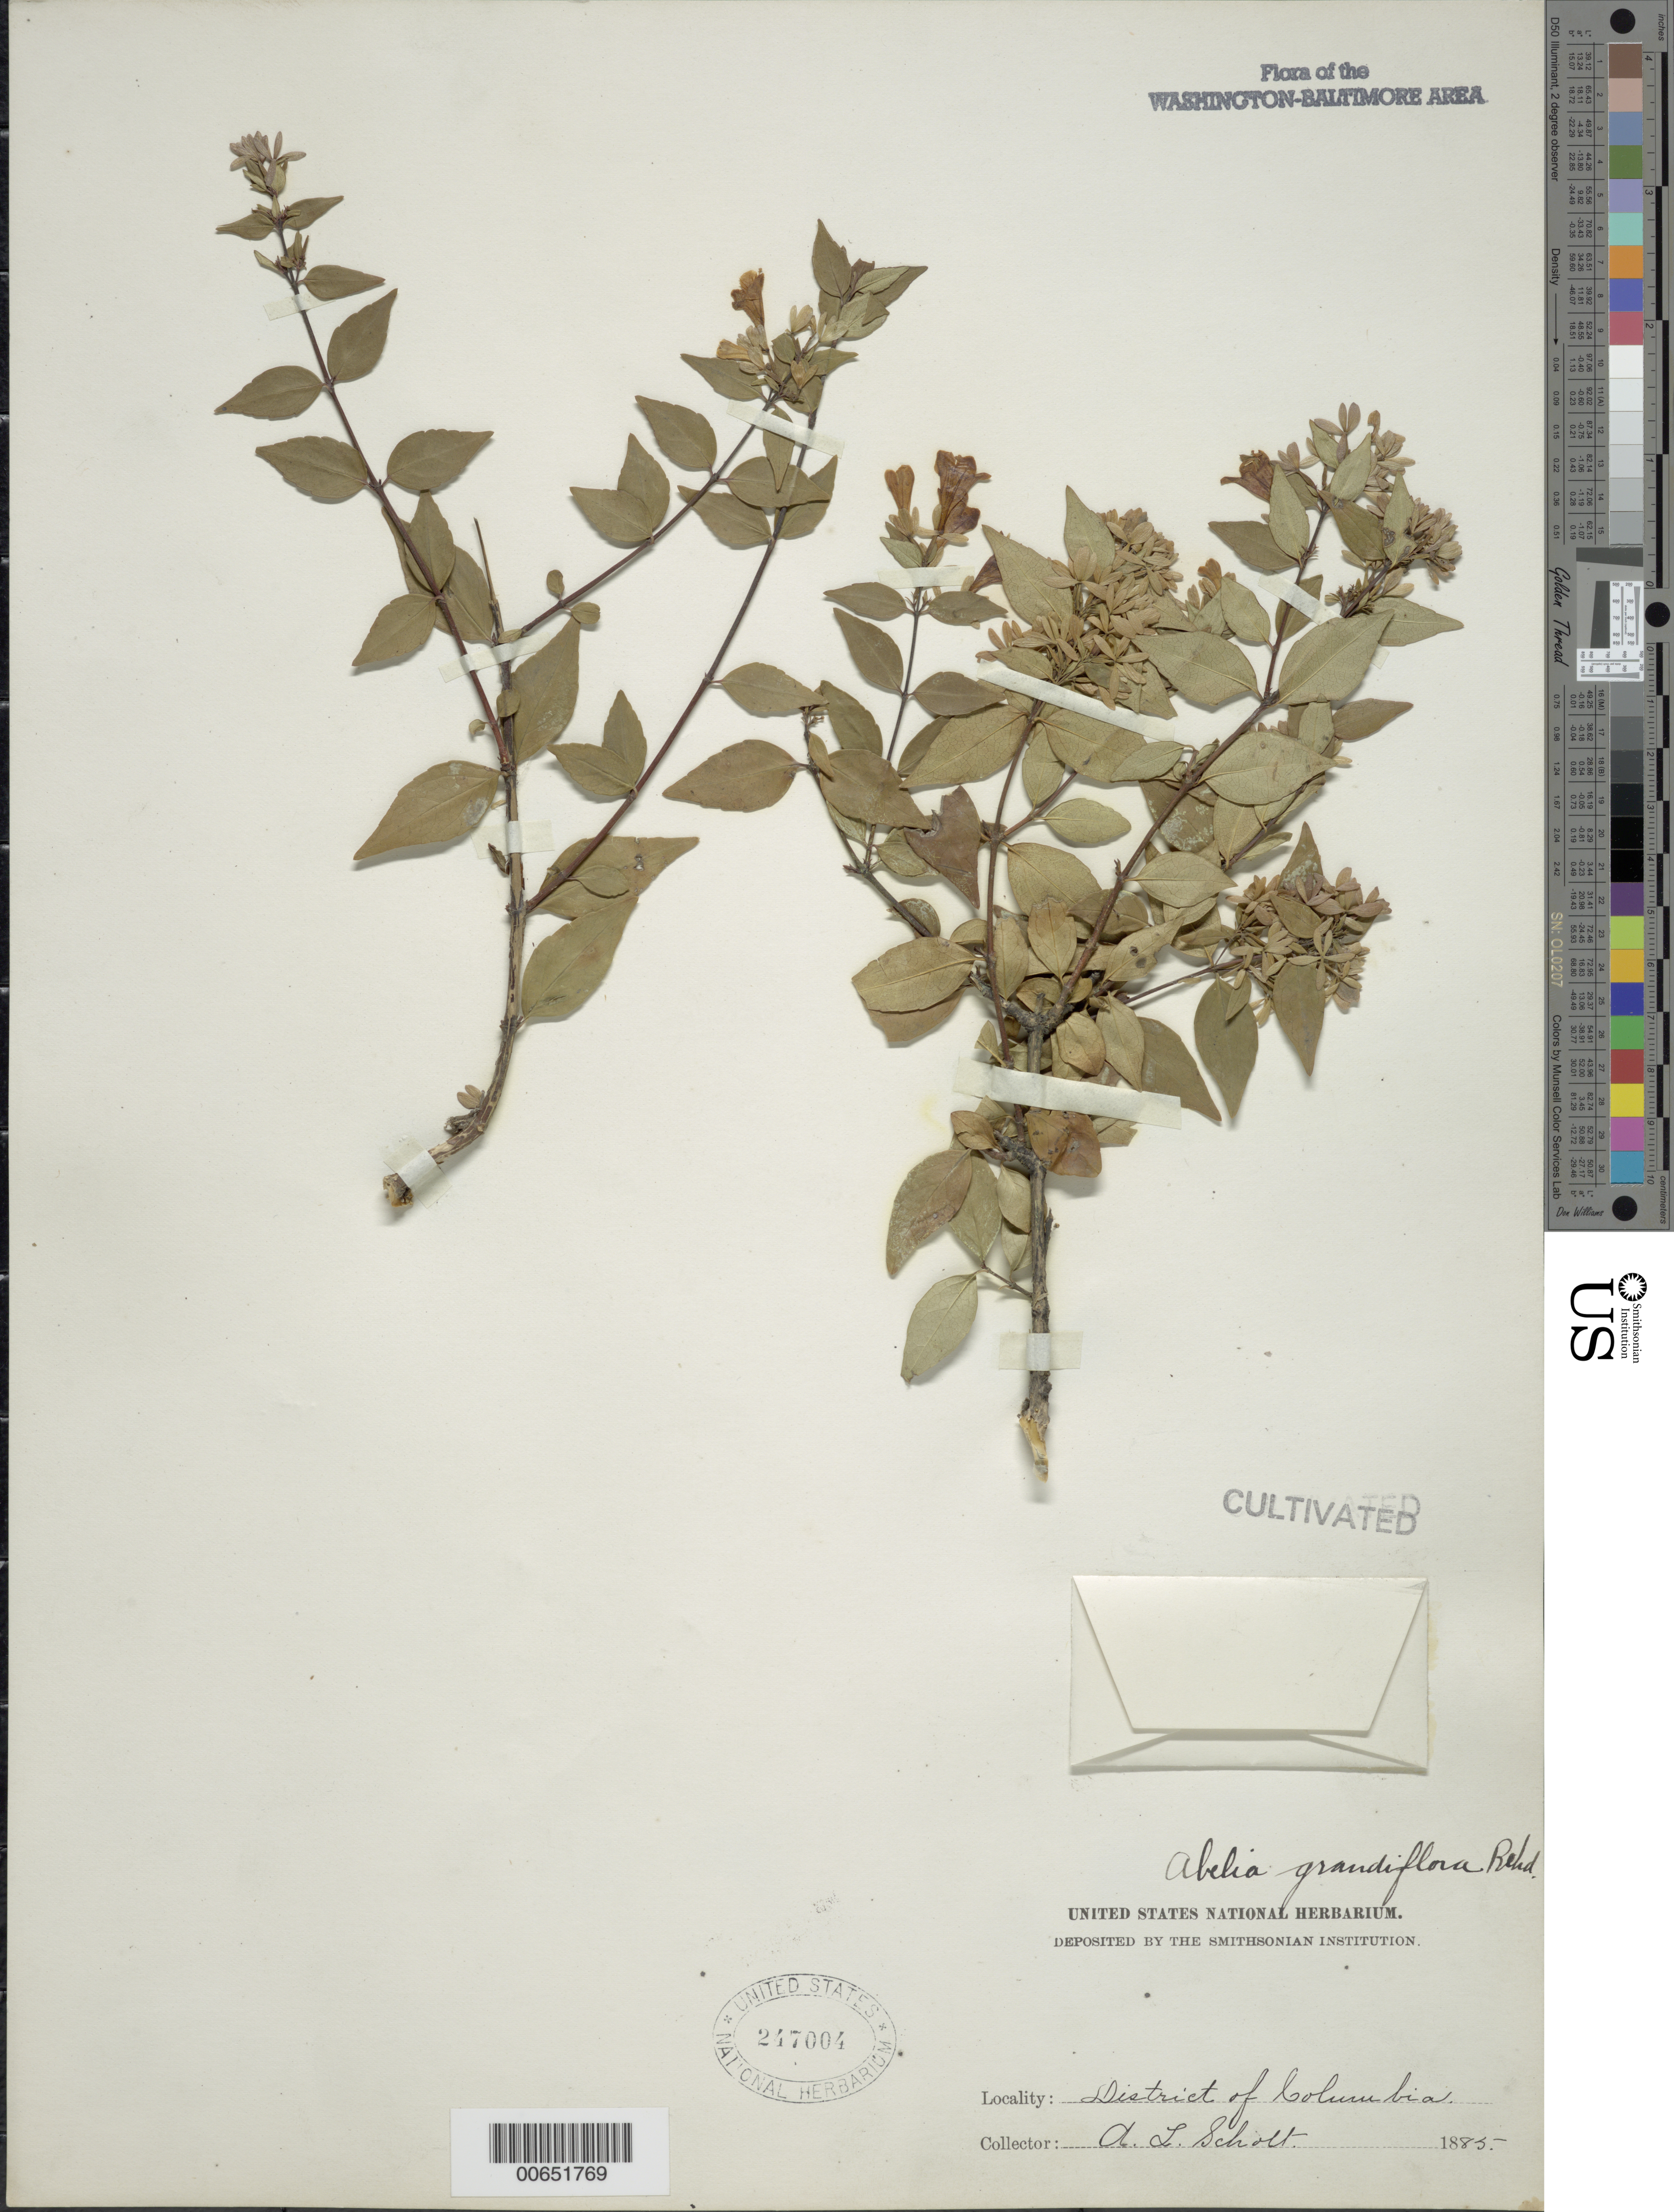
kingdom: Plantae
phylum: Tracheophyta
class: Magnoliopsida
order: Dipsacales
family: Caprifoliaceae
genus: Abelia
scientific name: Abelia grandiflora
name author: (André) Rehder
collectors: A. L. Schott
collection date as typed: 1885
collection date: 1885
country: United States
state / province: District of Columbia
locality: District of Columbia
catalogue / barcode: US 247004